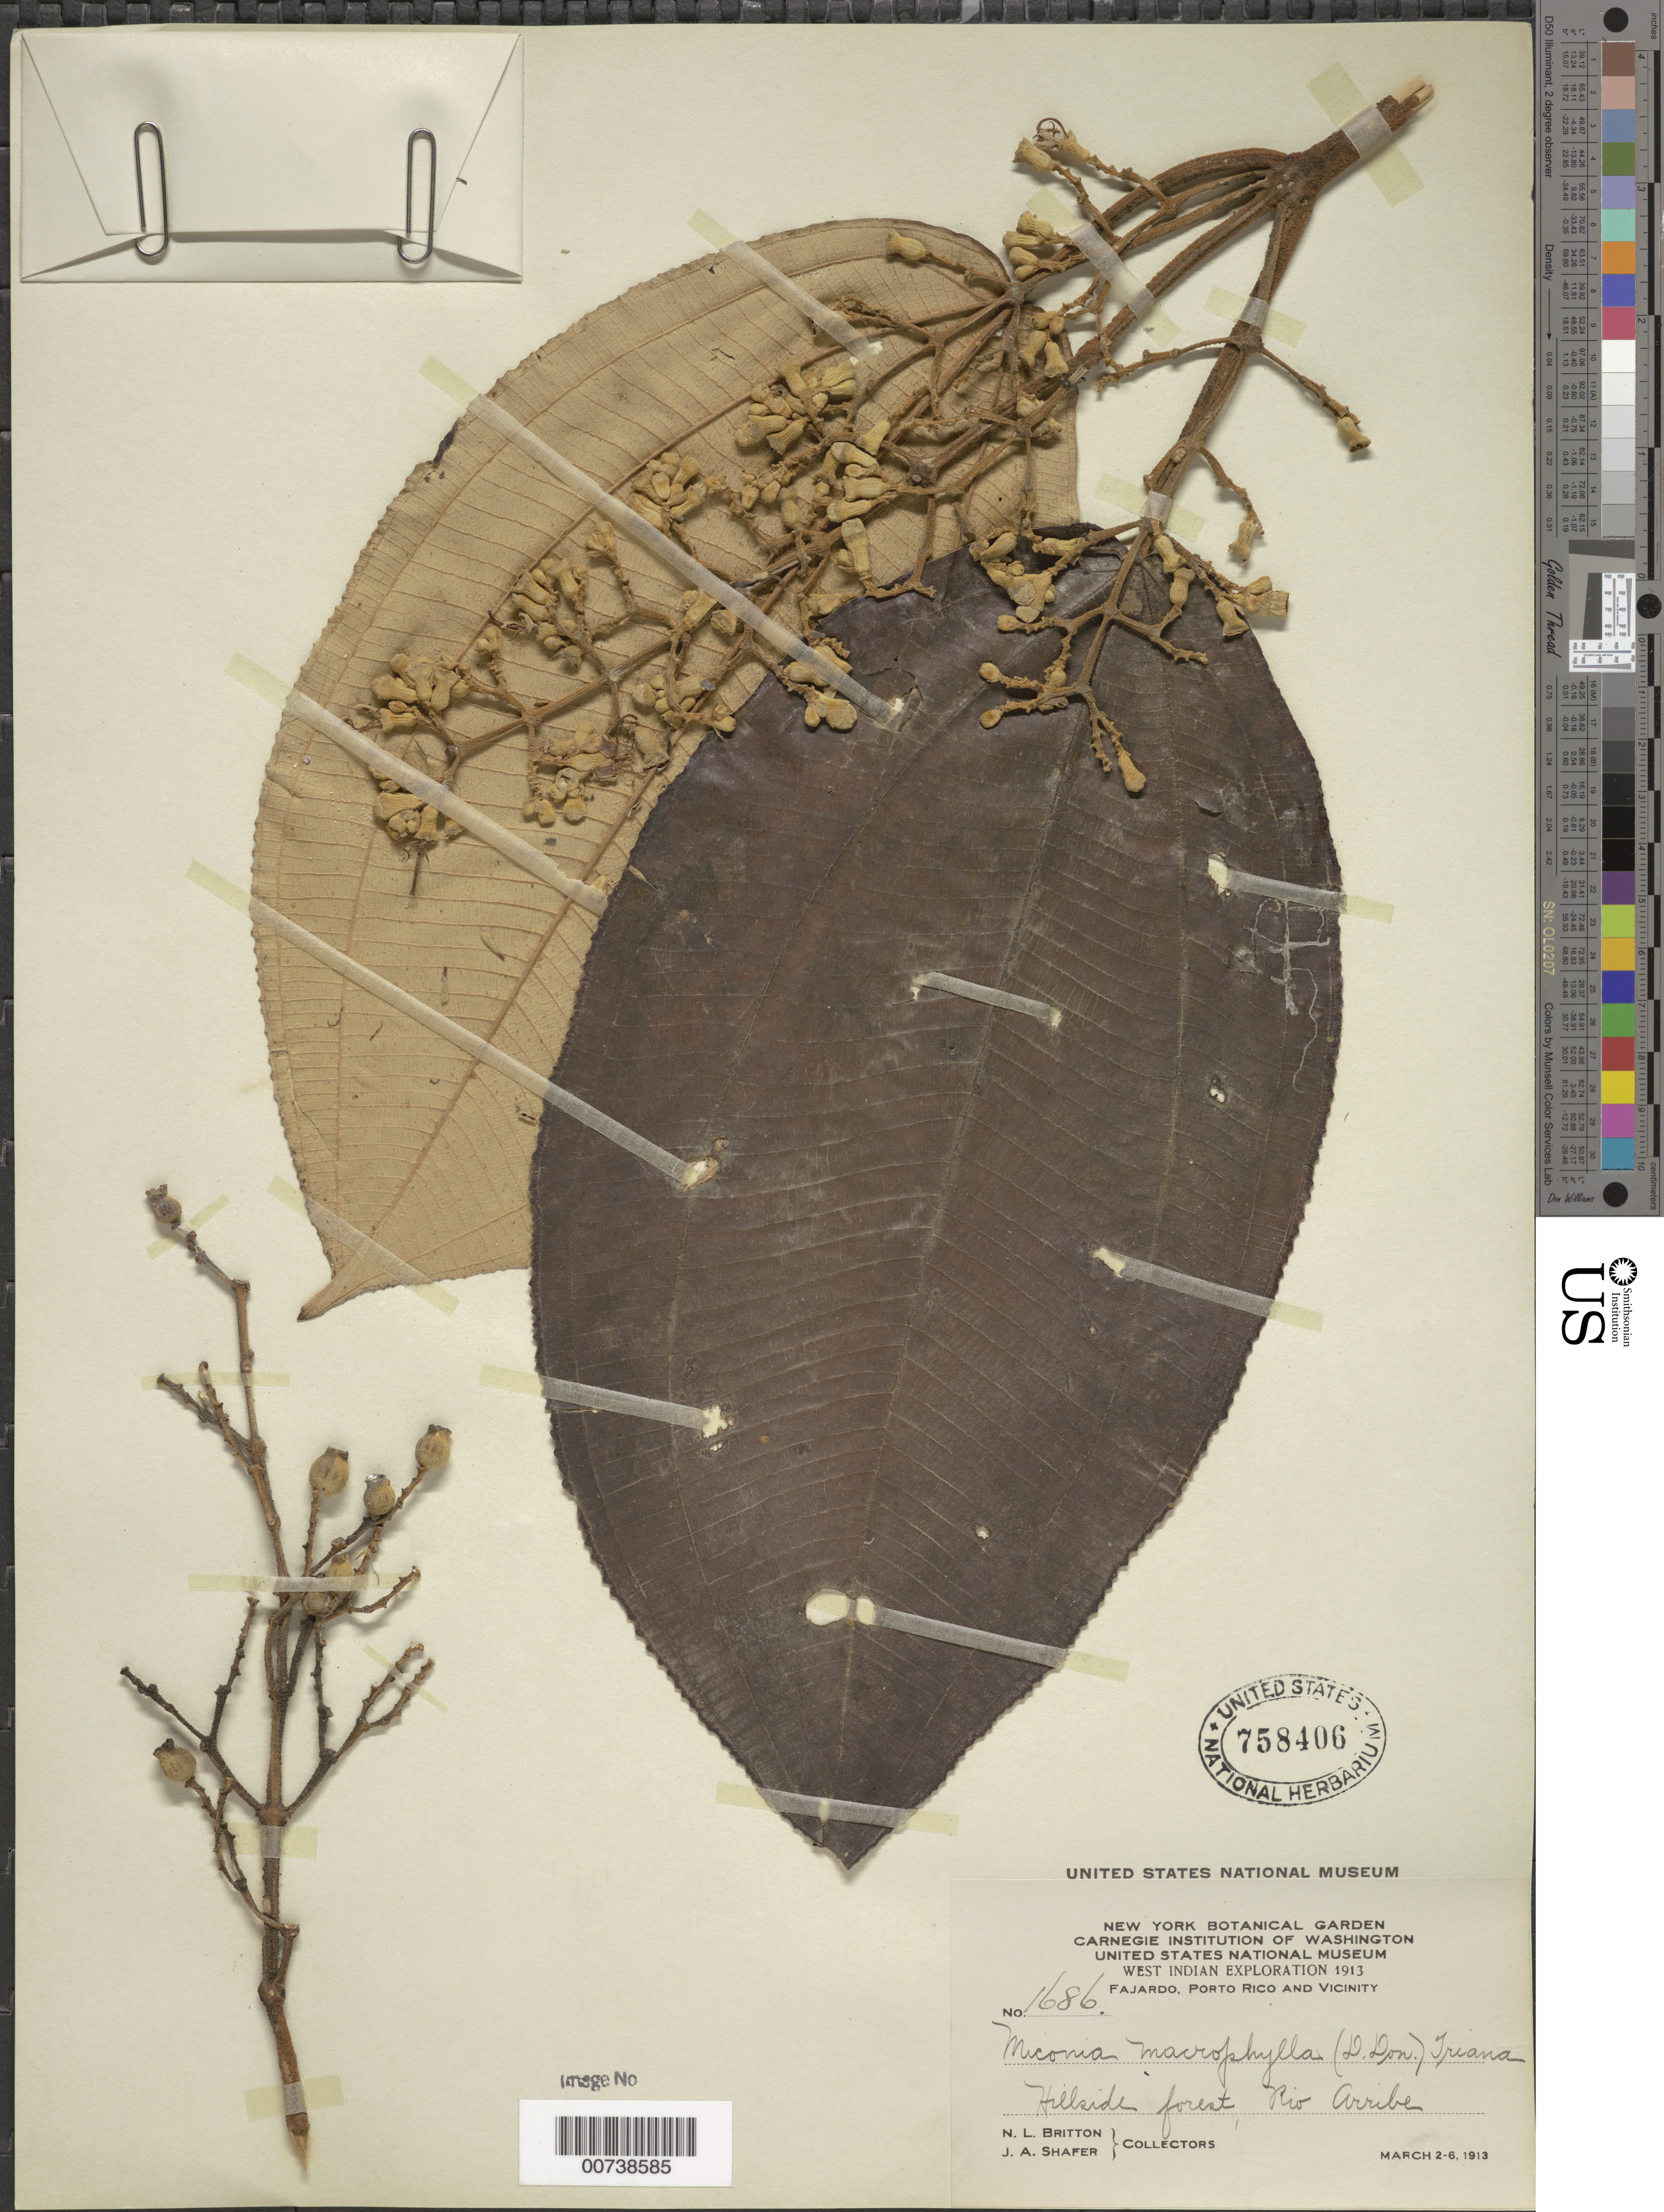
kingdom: Plantae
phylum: Tracheophyta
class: Magnoliopsida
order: Myrtales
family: Melastomataceae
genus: Miconia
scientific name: Miconia serrulata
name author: (DC.) Naudin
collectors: N. Britton & J. A. Shafer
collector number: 1686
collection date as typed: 02 Mar 1913 to 06 Mar 1913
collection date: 1913-03-02/1913-03-06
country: Puerto Rico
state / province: Fajardo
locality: Fajardo, Río Arriba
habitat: Hillside forest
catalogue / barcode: US 758406